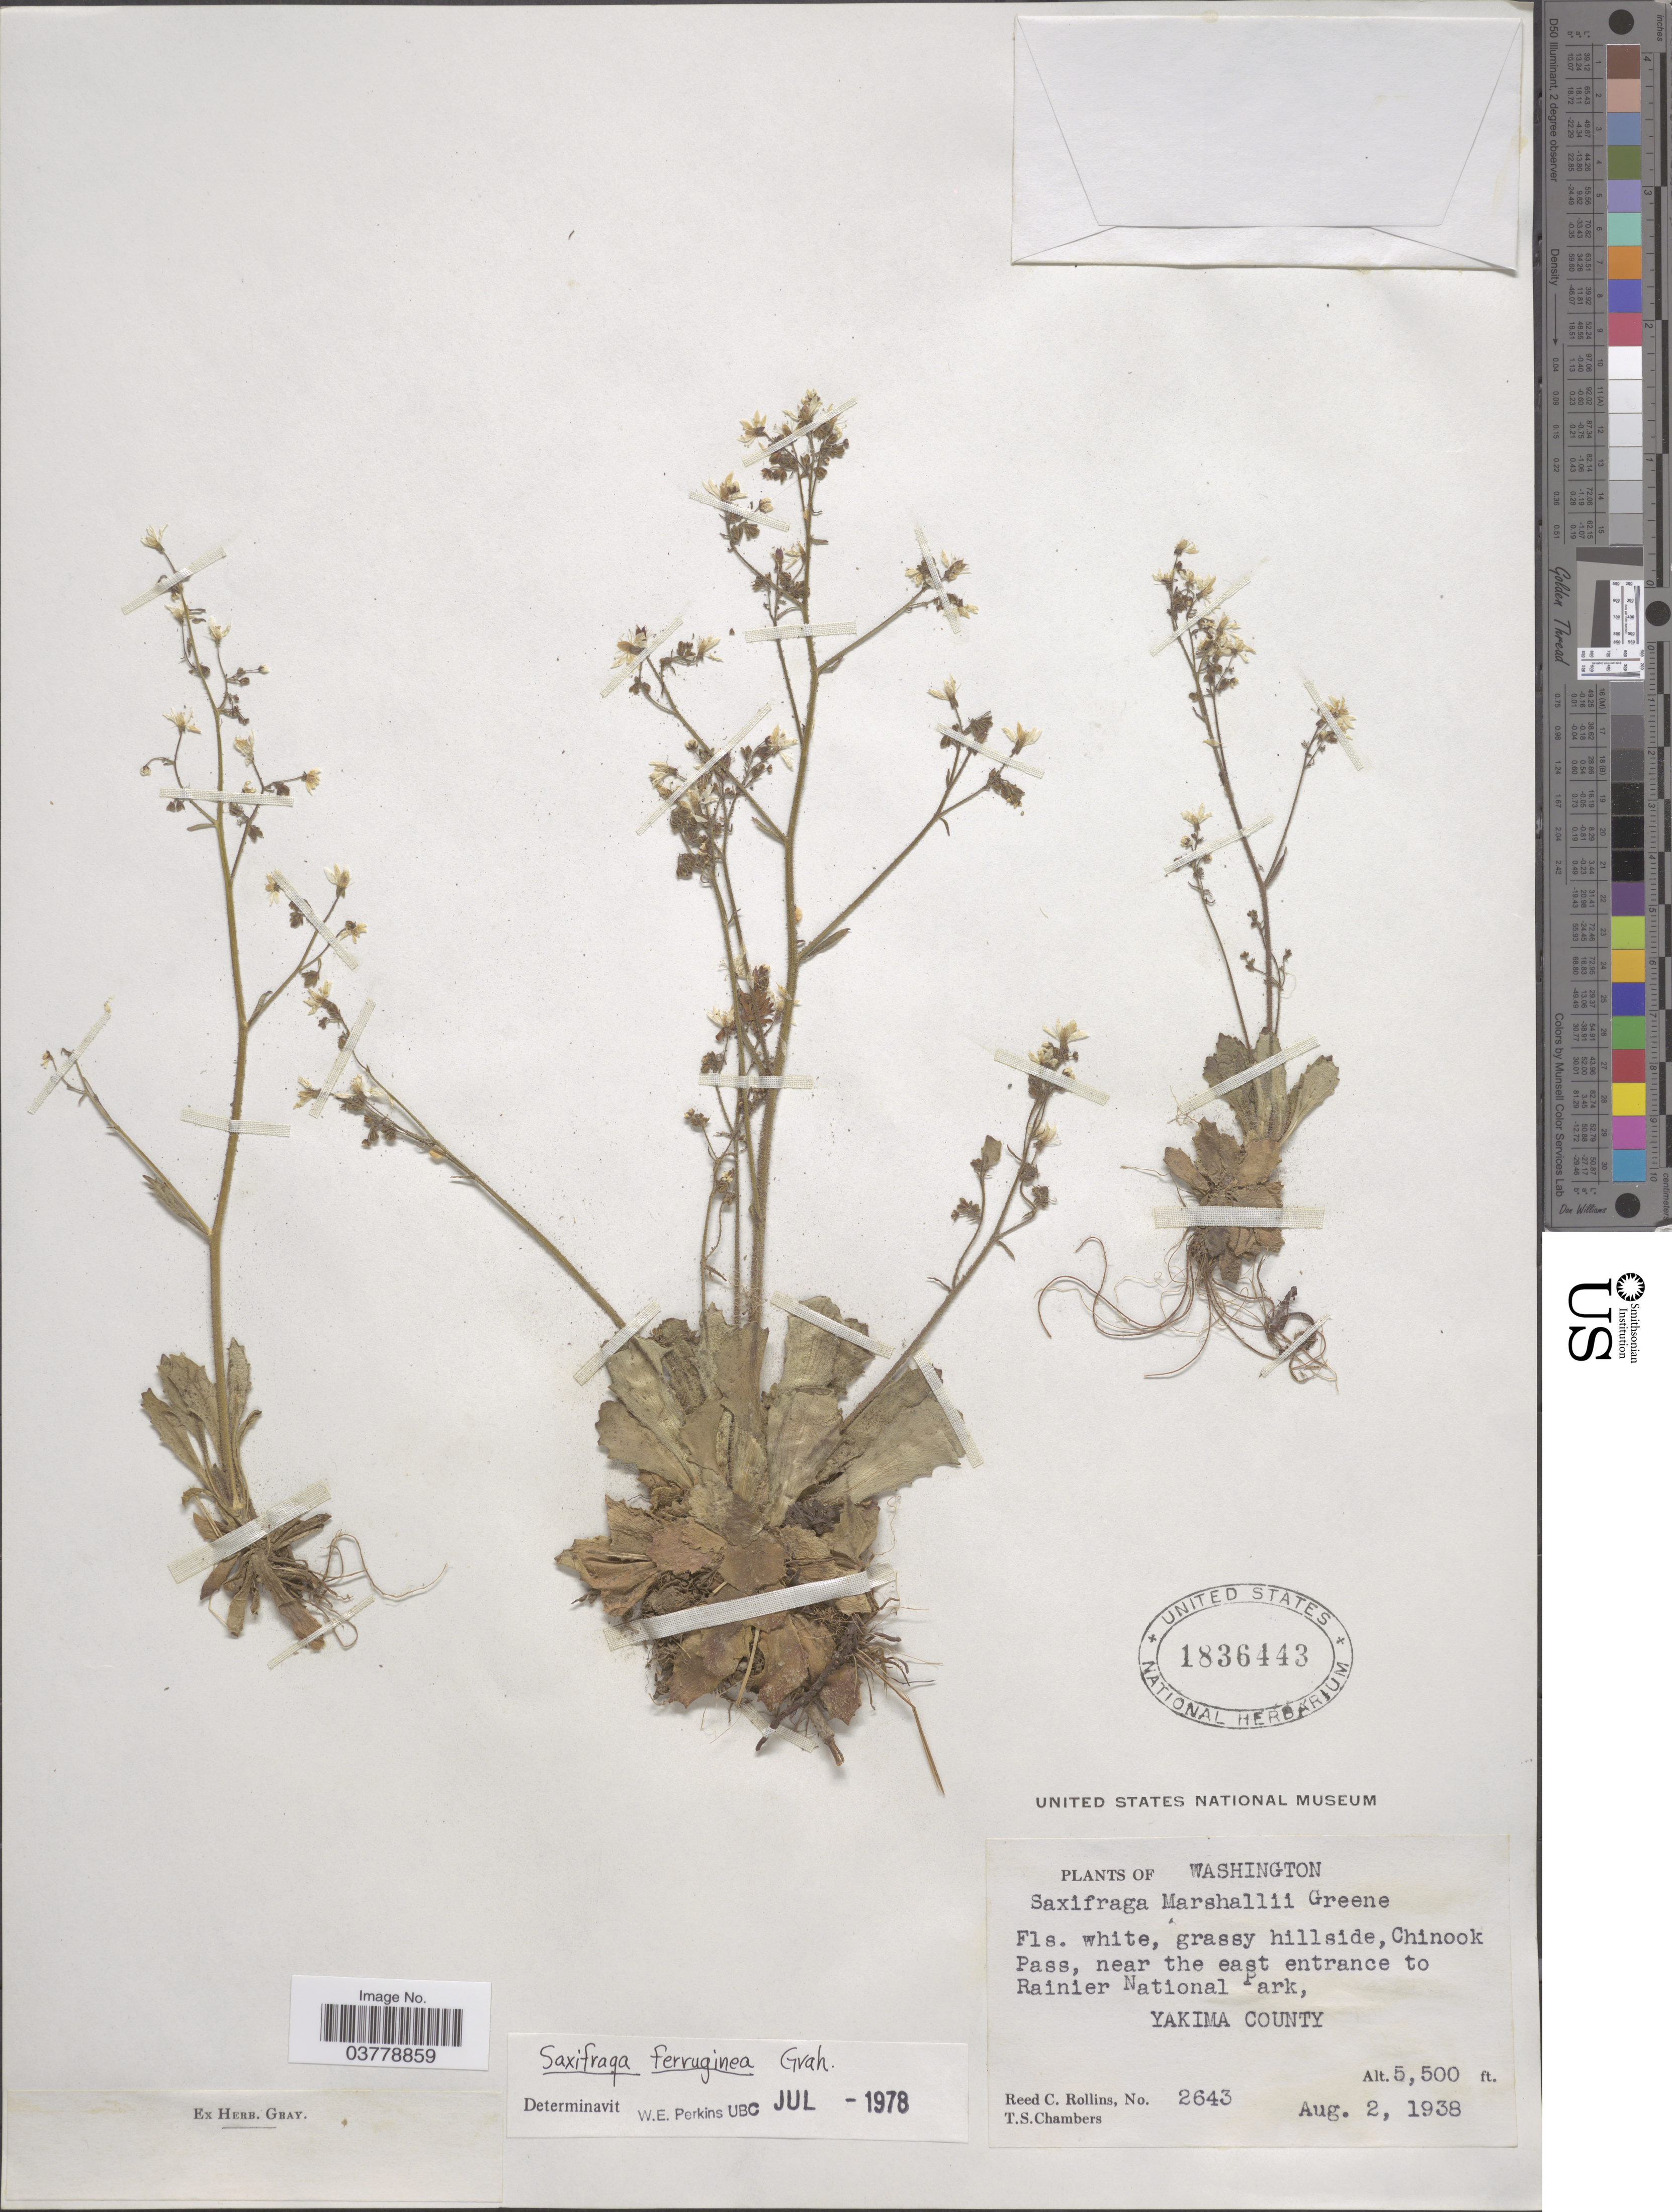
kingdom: Plantae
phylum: Tracheophyta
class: Magnoliopsida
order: Saxifragales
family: Saxifragaceae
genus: Micranthes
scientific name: Micranthes ferruginea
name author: (Graham) Brouillet & Gornall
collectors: R. C. Rollins & T. Chambers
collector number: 2643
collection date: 1938-08-02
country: United States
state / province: Washington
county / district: Yakima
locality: Chinook Pass, near the east entrance to Rainier National Park, Yakima County.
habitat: grassy hillside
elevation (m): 1676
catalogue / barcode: US 1836443